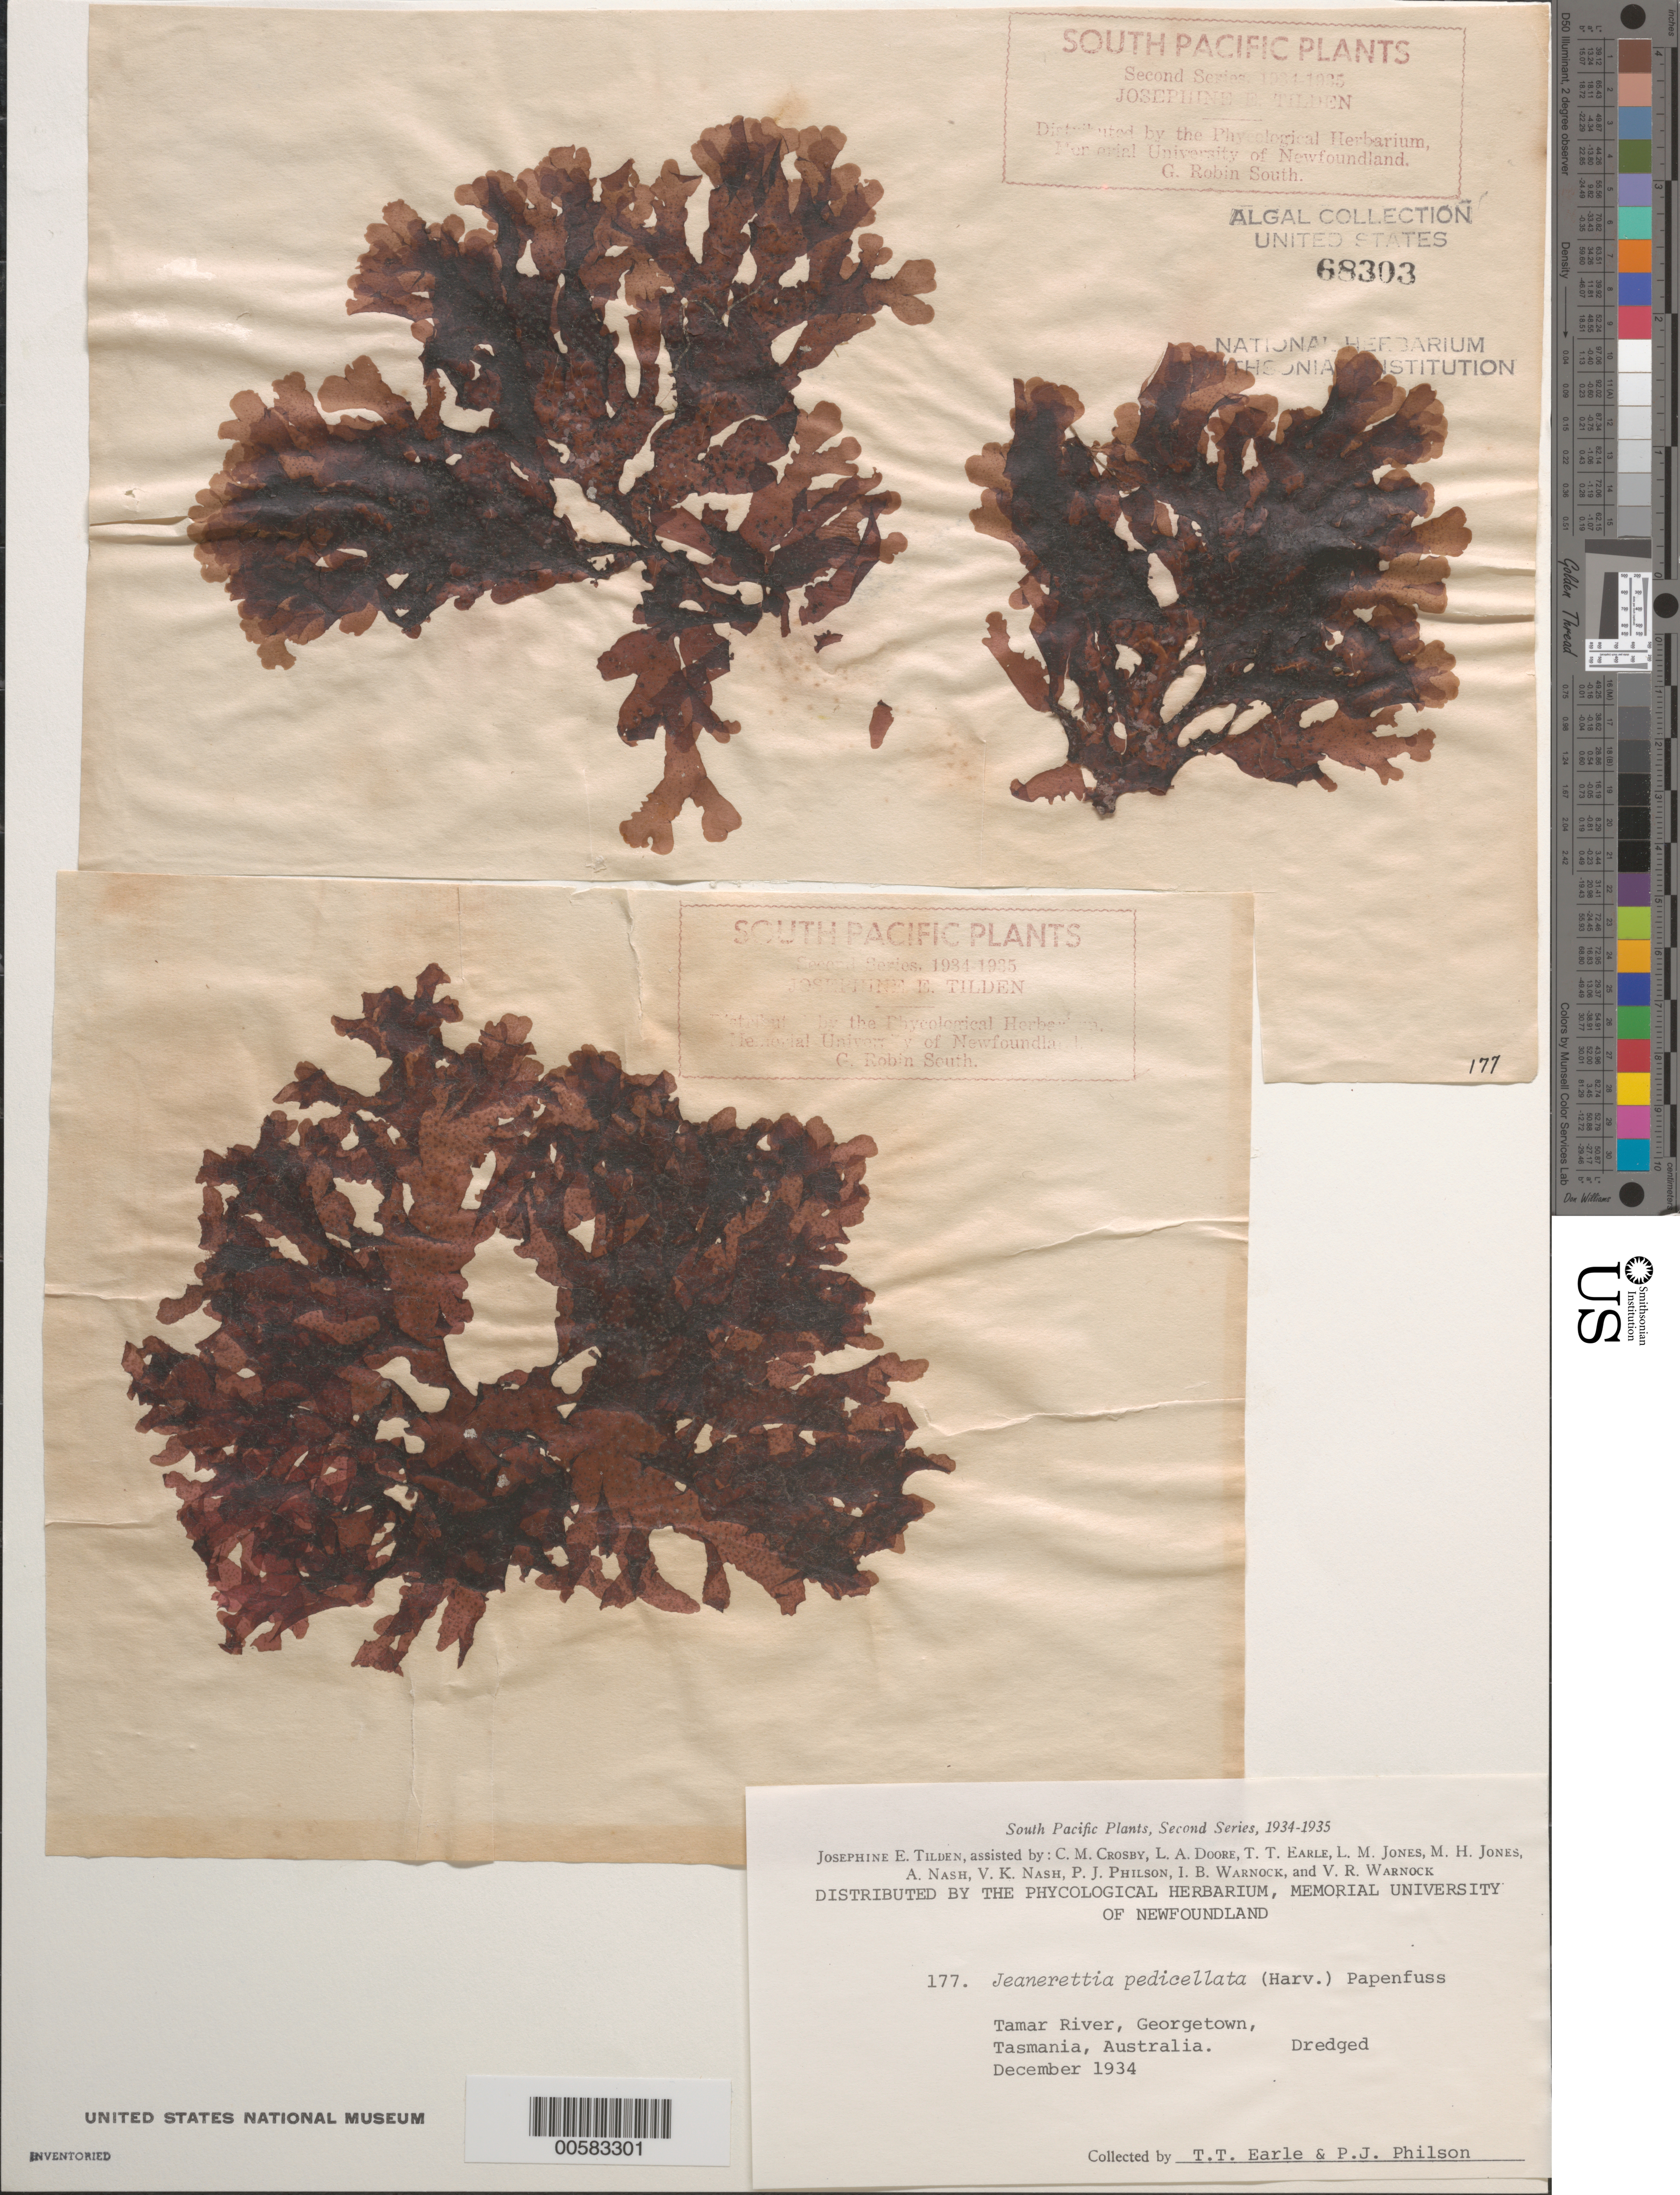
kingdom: Plantae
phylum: Rhodophyta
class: Florideophyceae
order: Ceramiales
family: Rhodomelaceae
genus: Pollexfenia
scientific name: Pollexfenia pedicellata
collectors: T. Earle & P. Philson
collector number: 177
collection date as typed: Dec 1934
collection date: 1934-12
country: Australia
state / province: Tasmania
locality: Tamar river, george town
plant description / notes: Tilden, South Pacific Plants, Second Series, 1934-1935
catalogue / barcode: US 68303